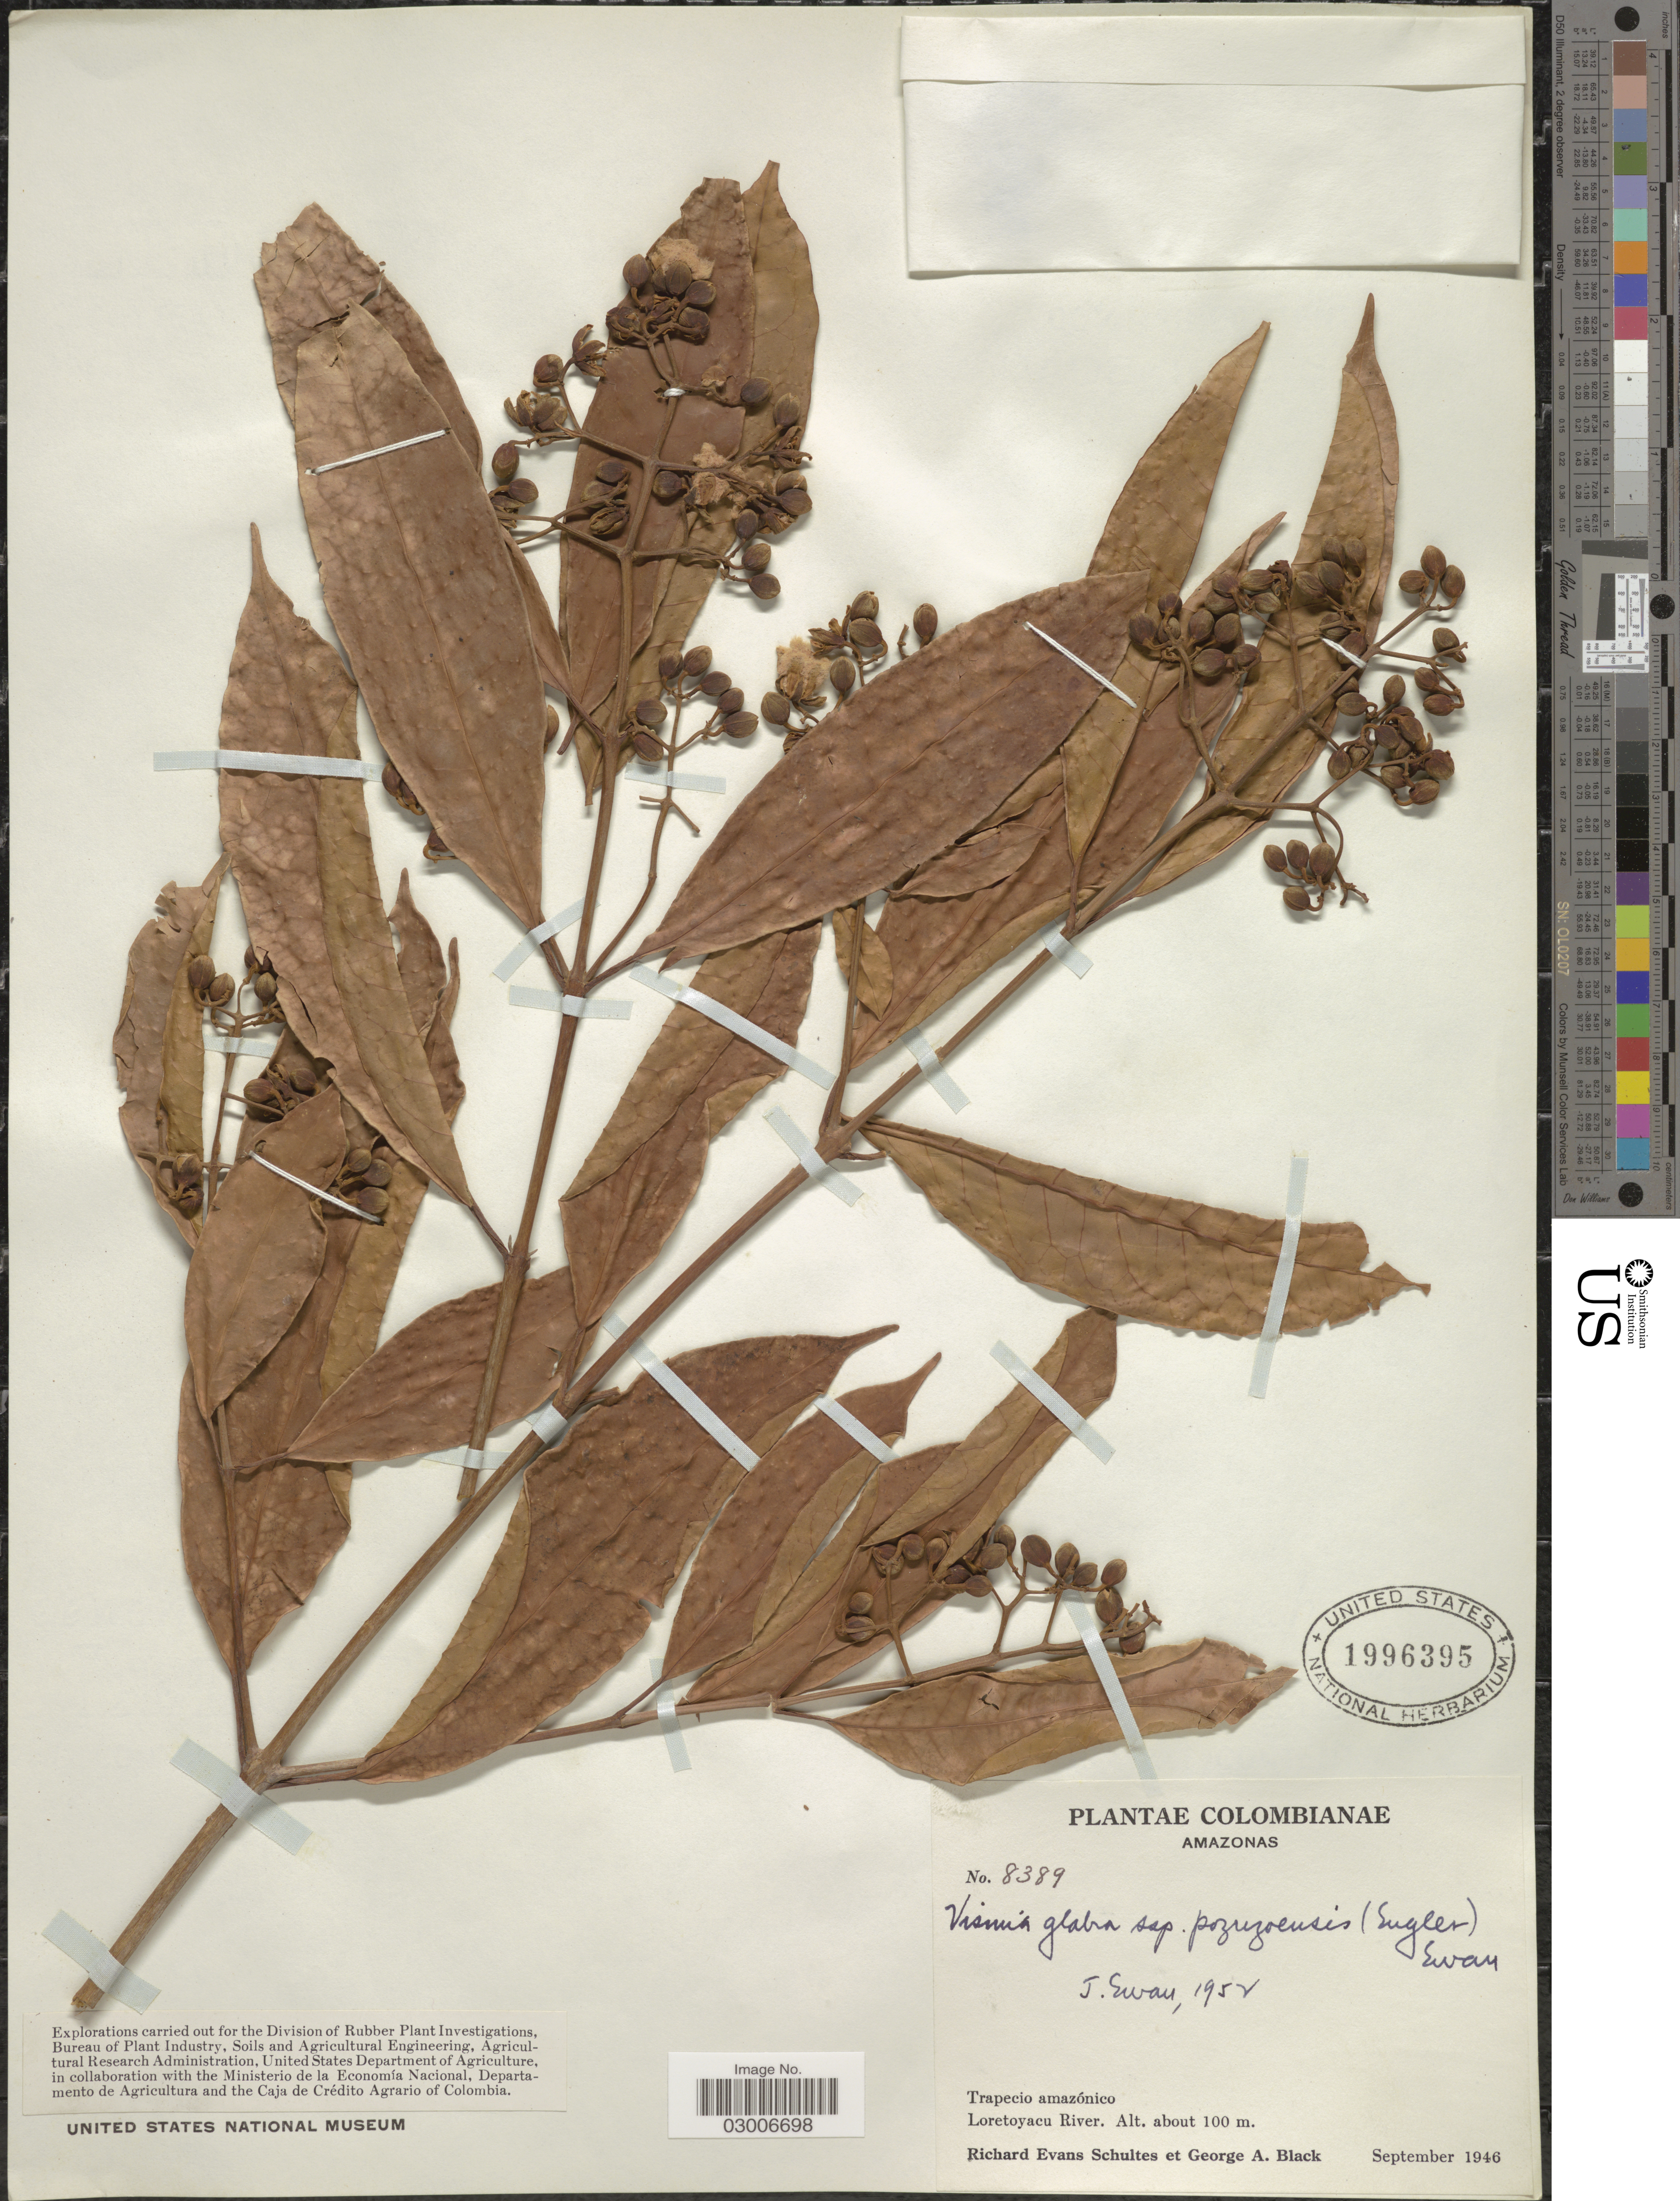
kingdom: Plantae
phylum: Tracheophyta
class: Magnoliopsida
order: Malpighiales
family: Hypericaceae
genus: Vismia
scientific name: Vismia glabra subsp. pozuzoensis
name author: (Engl.) Ewan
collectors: R. E. Schultes & G. A. Black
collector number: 8389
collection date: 1946-09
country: Colombia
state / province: Amazônas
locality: Trapecio amazónico, Loretoyacu River.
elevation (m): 100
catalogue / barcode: US 1996395